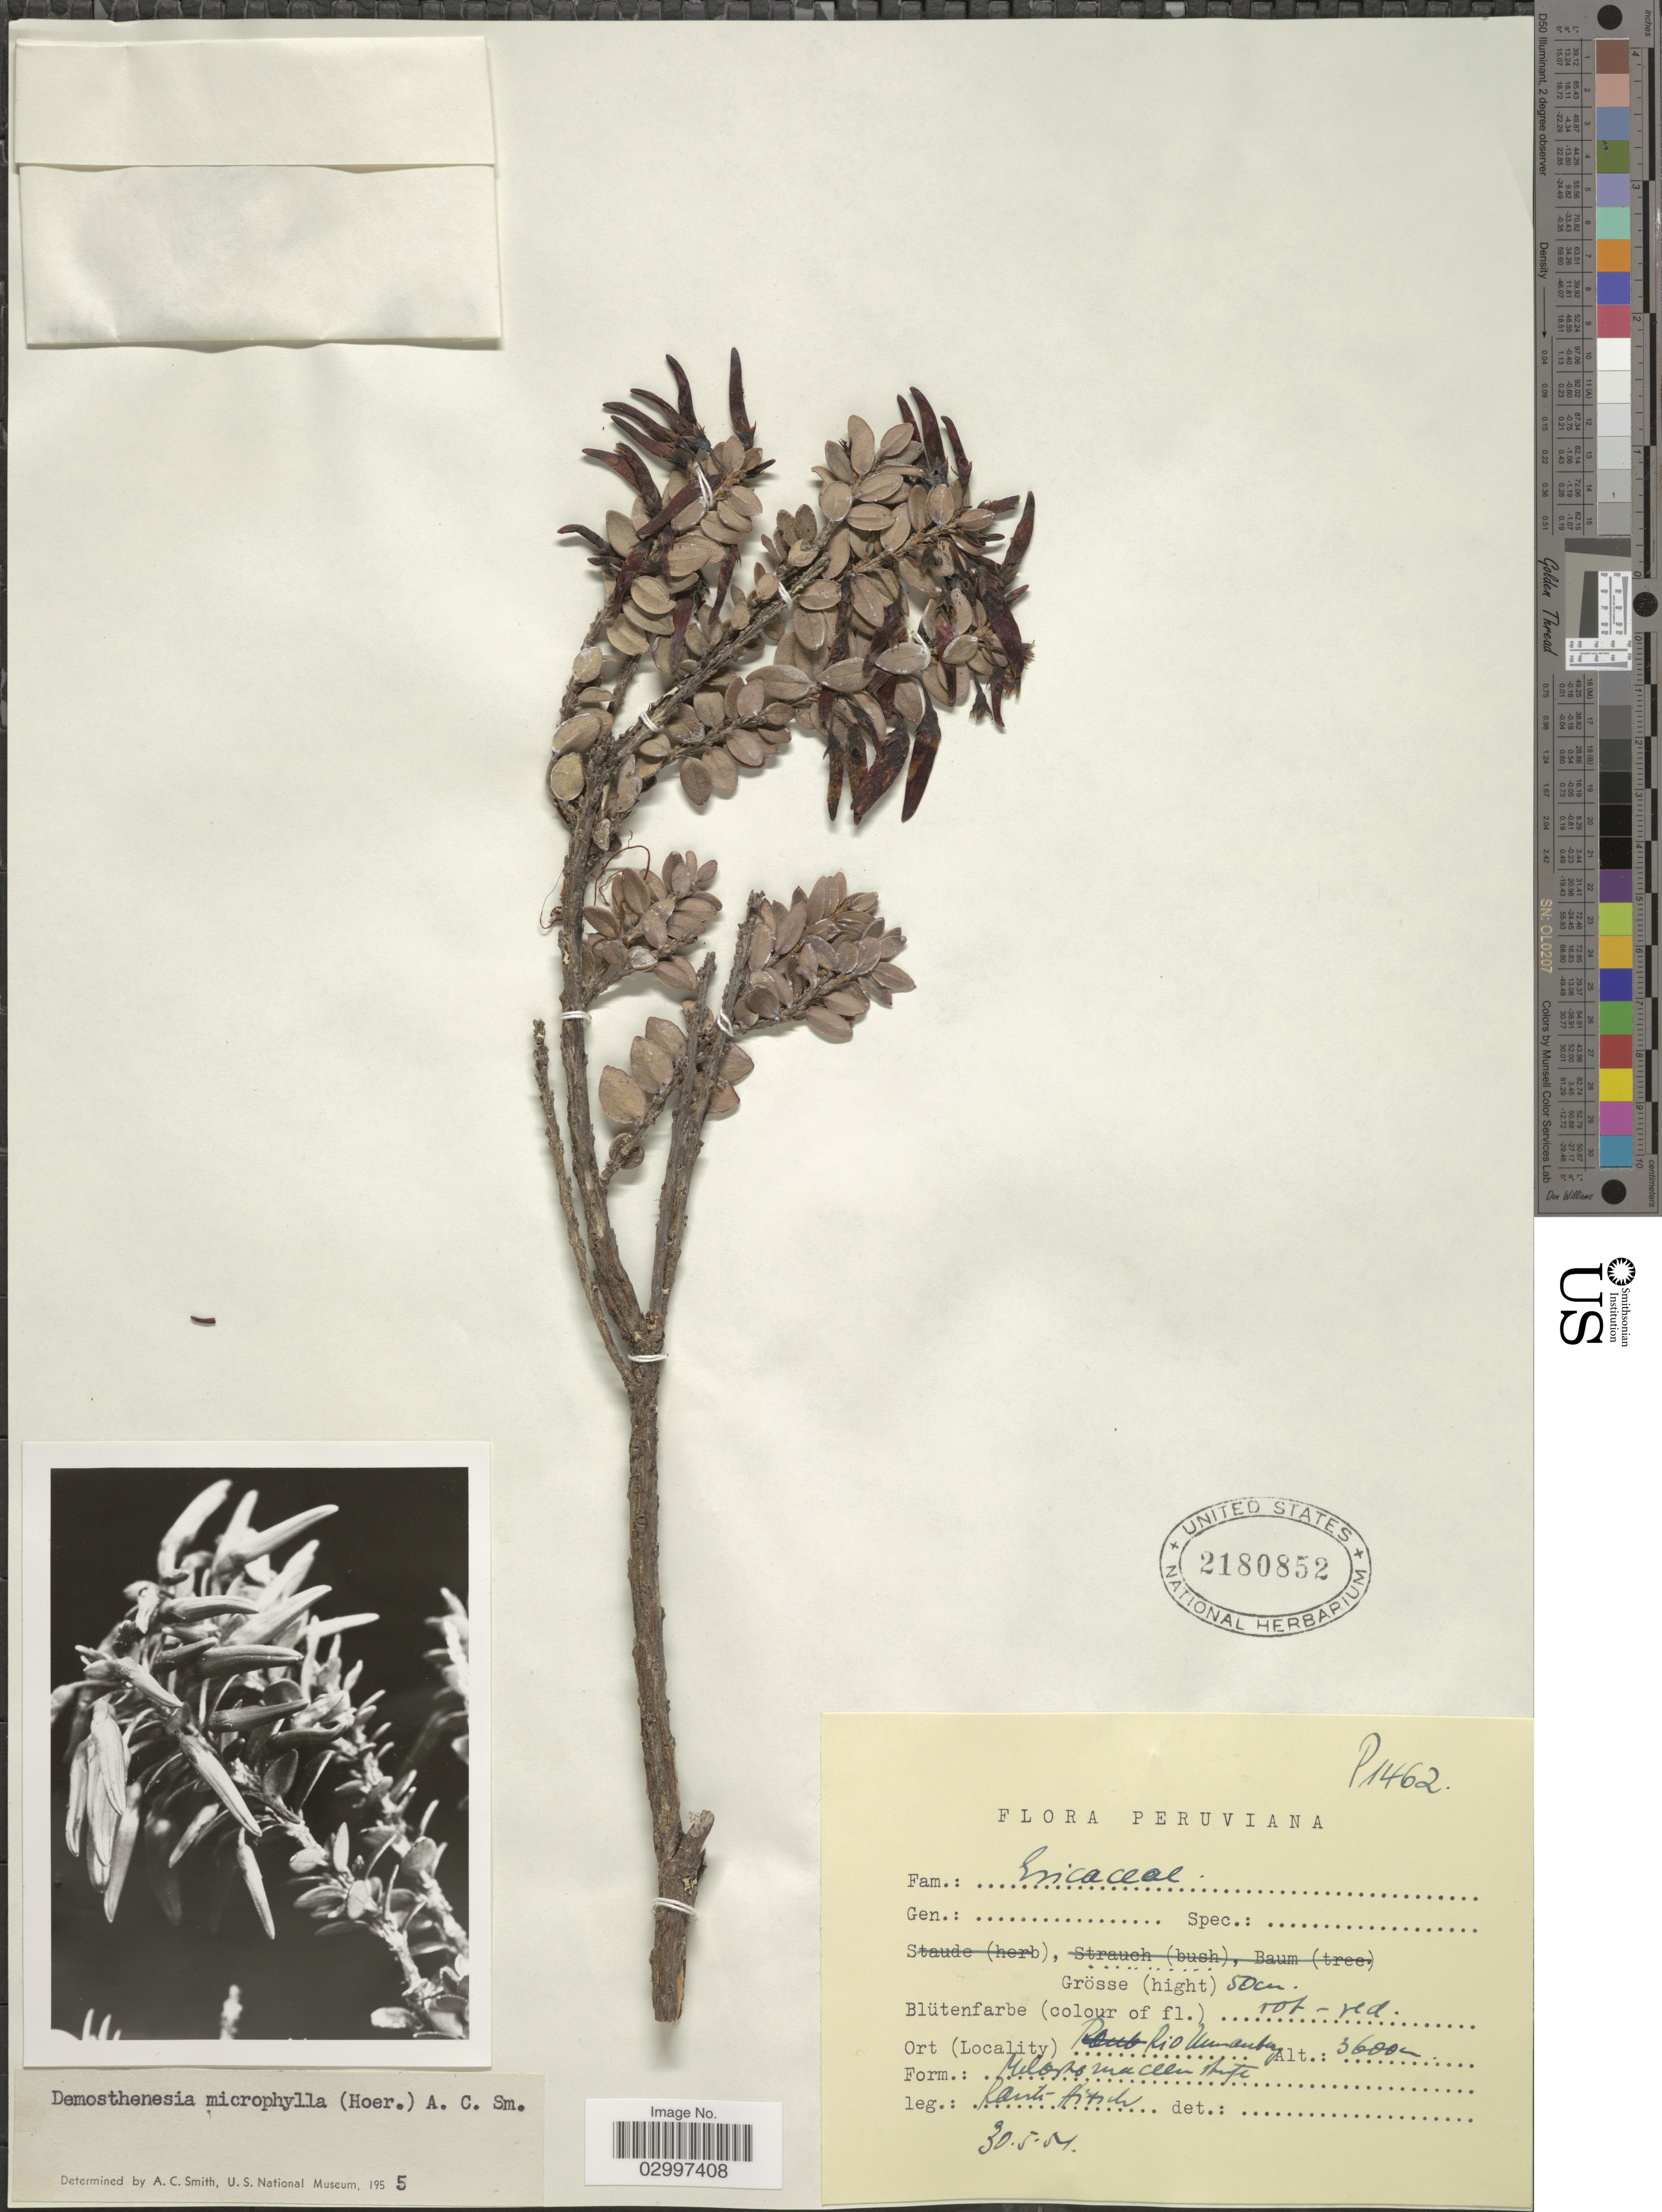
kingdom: Plantae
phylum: Tracheophyta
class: Magnoliopsida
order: Ericales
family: Ericaceae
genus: Demosthenesia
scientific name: Demosthenesia microphylla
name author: A.C. Sm.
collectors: W. Rauh & G. Hirsch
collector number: P1462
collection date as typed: Transcribed d/m/y: 30/5/54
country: Peru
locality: Rio Urumba.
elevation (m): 3600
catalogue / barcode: US 2180852